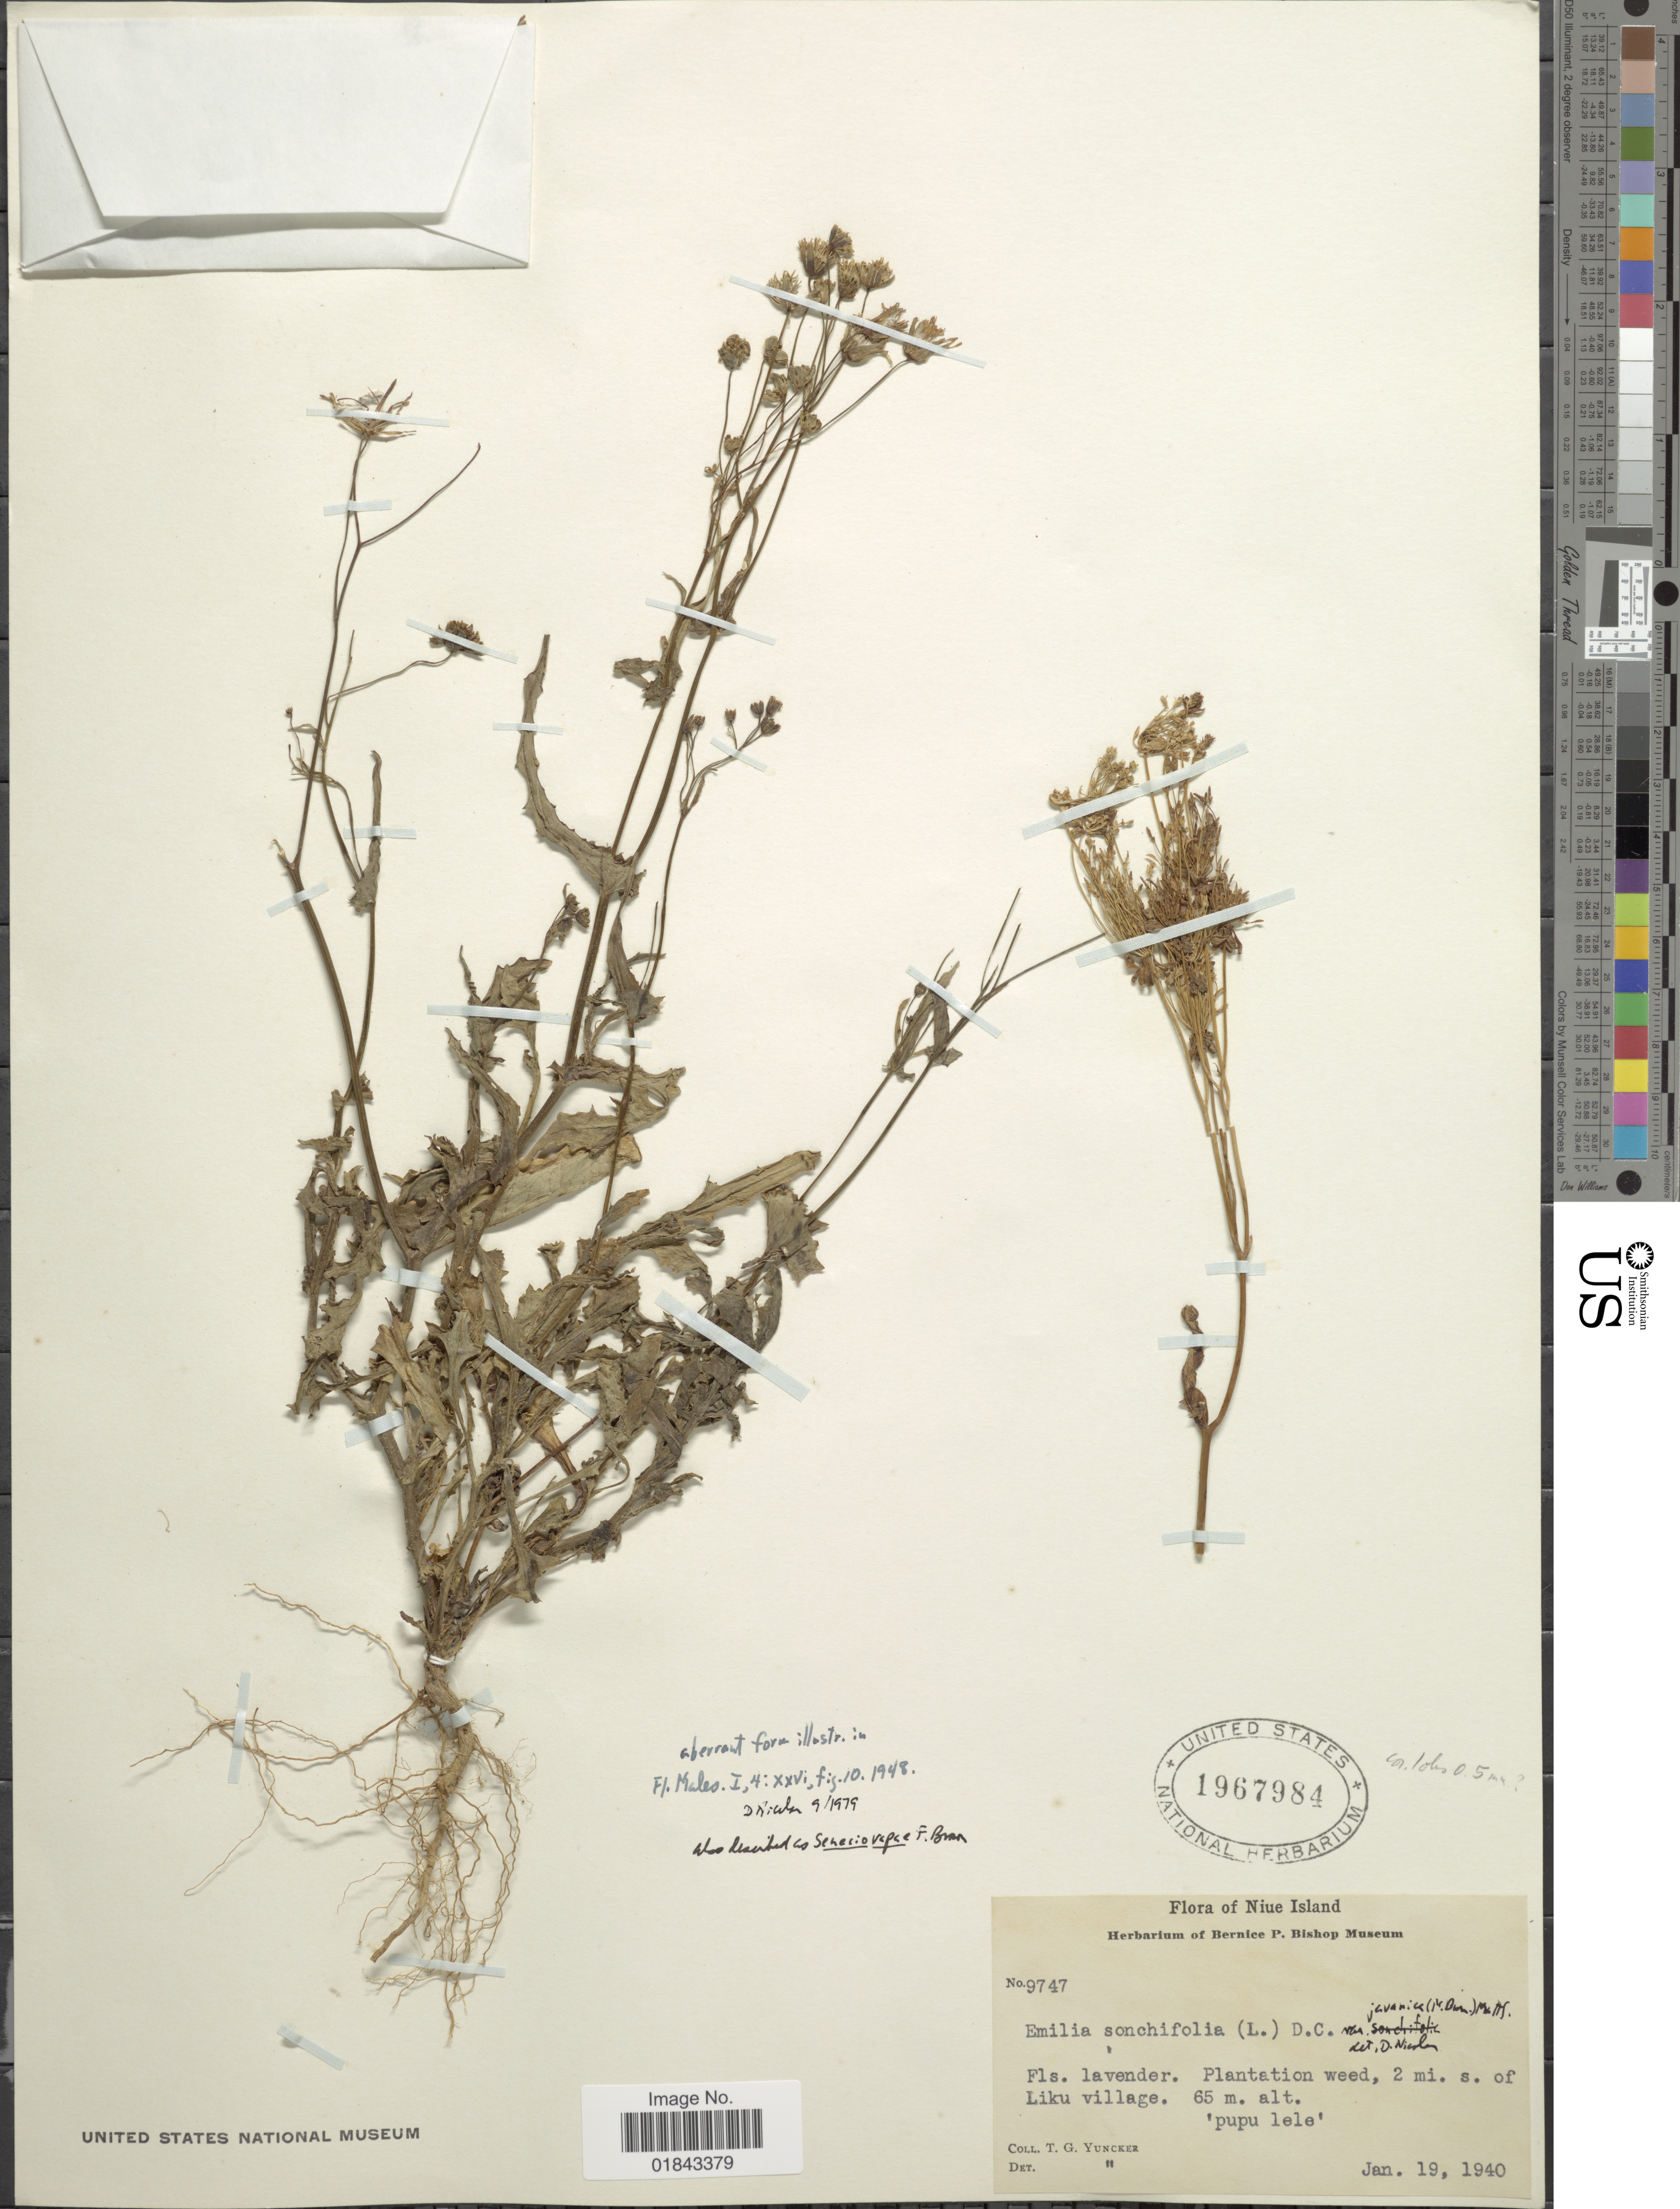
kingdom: Plantae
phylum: Tracheophyta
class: Magnoliopsida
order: Asterales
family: Asteraceae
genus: Emilia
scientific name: Emilia sonchifolia var. javanica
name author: (Burm. f.) Mattf.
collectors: T. G. Yuncker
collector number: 9747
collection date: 1940-01-19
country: Niue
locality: Niue Island, plantation weed, 2 mi. s. of Liku village.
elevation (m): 65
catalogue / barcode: US 1967984